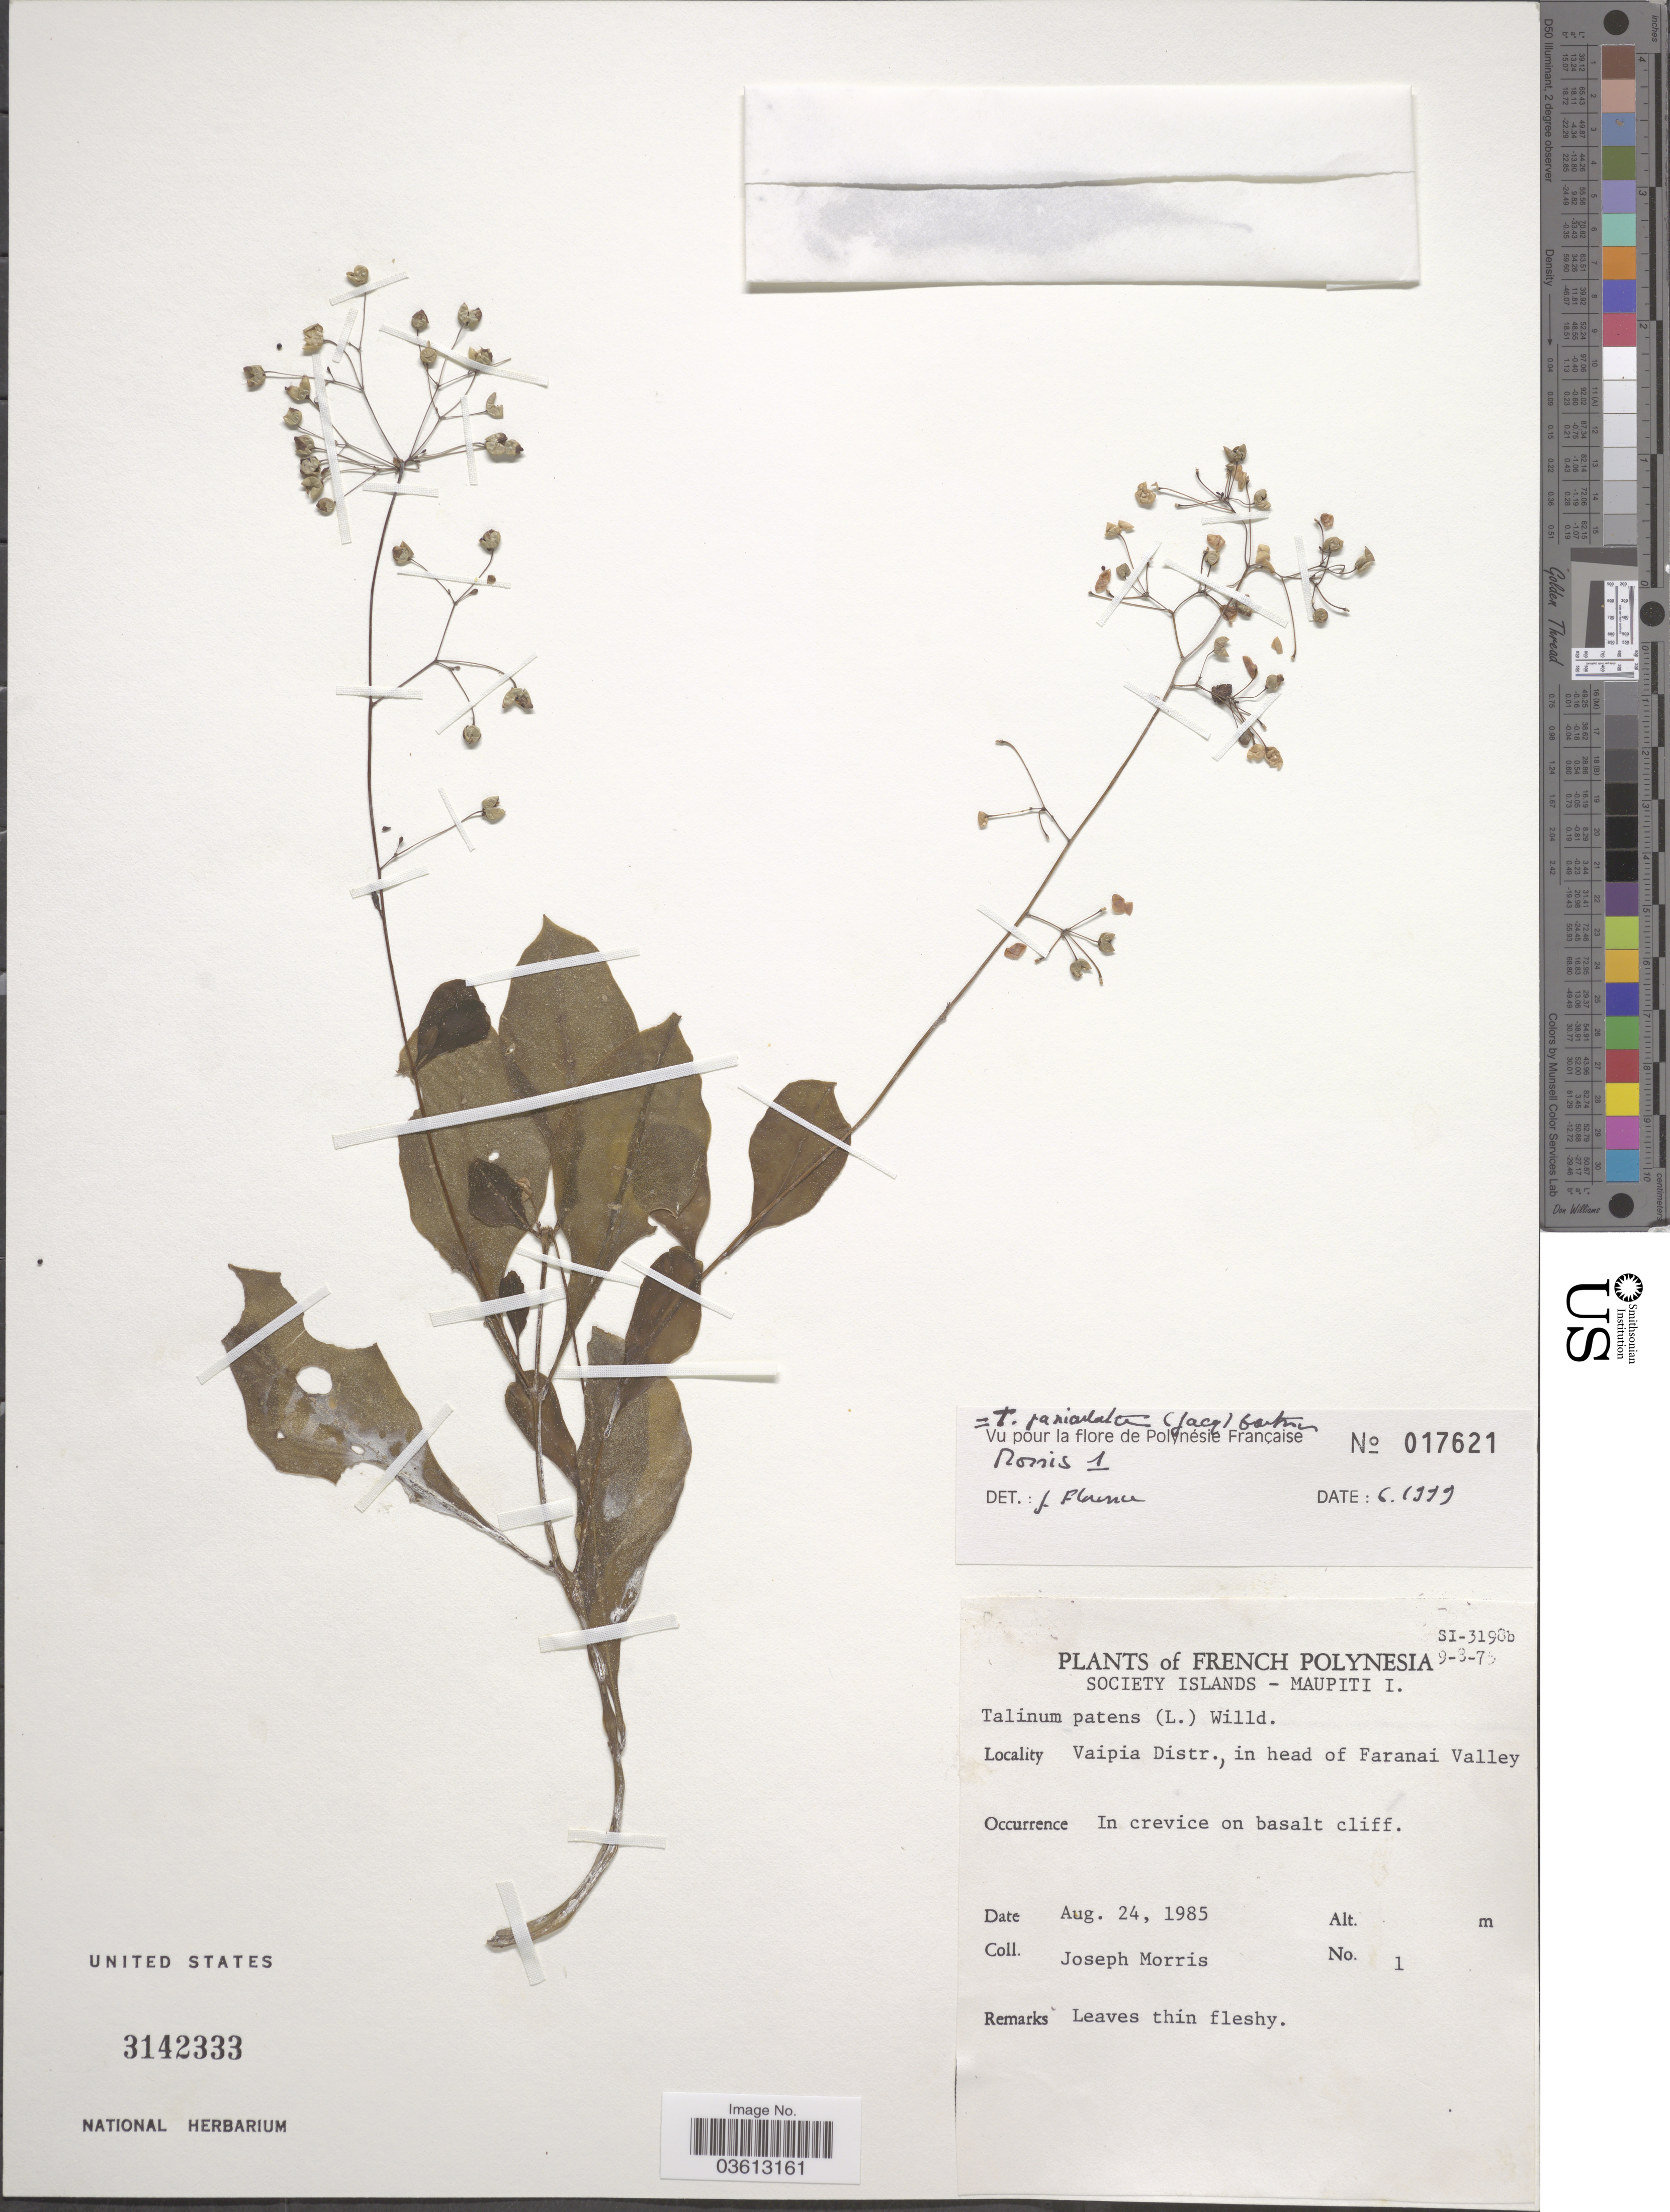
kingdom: Plantae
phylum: Tracheophyta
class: Magnoliopsida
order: Caryophyllales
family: Talinaceae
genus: Talinum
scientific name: Talinum paniculatum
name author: (Jacq.) Gaertn.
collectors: J. Morris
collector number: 1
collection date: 1985-08-24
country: French Polynesia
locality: Society Islands - Maupiti I. Vaipia Distr., in head of Faranai Valley.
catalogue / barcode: US 3142333